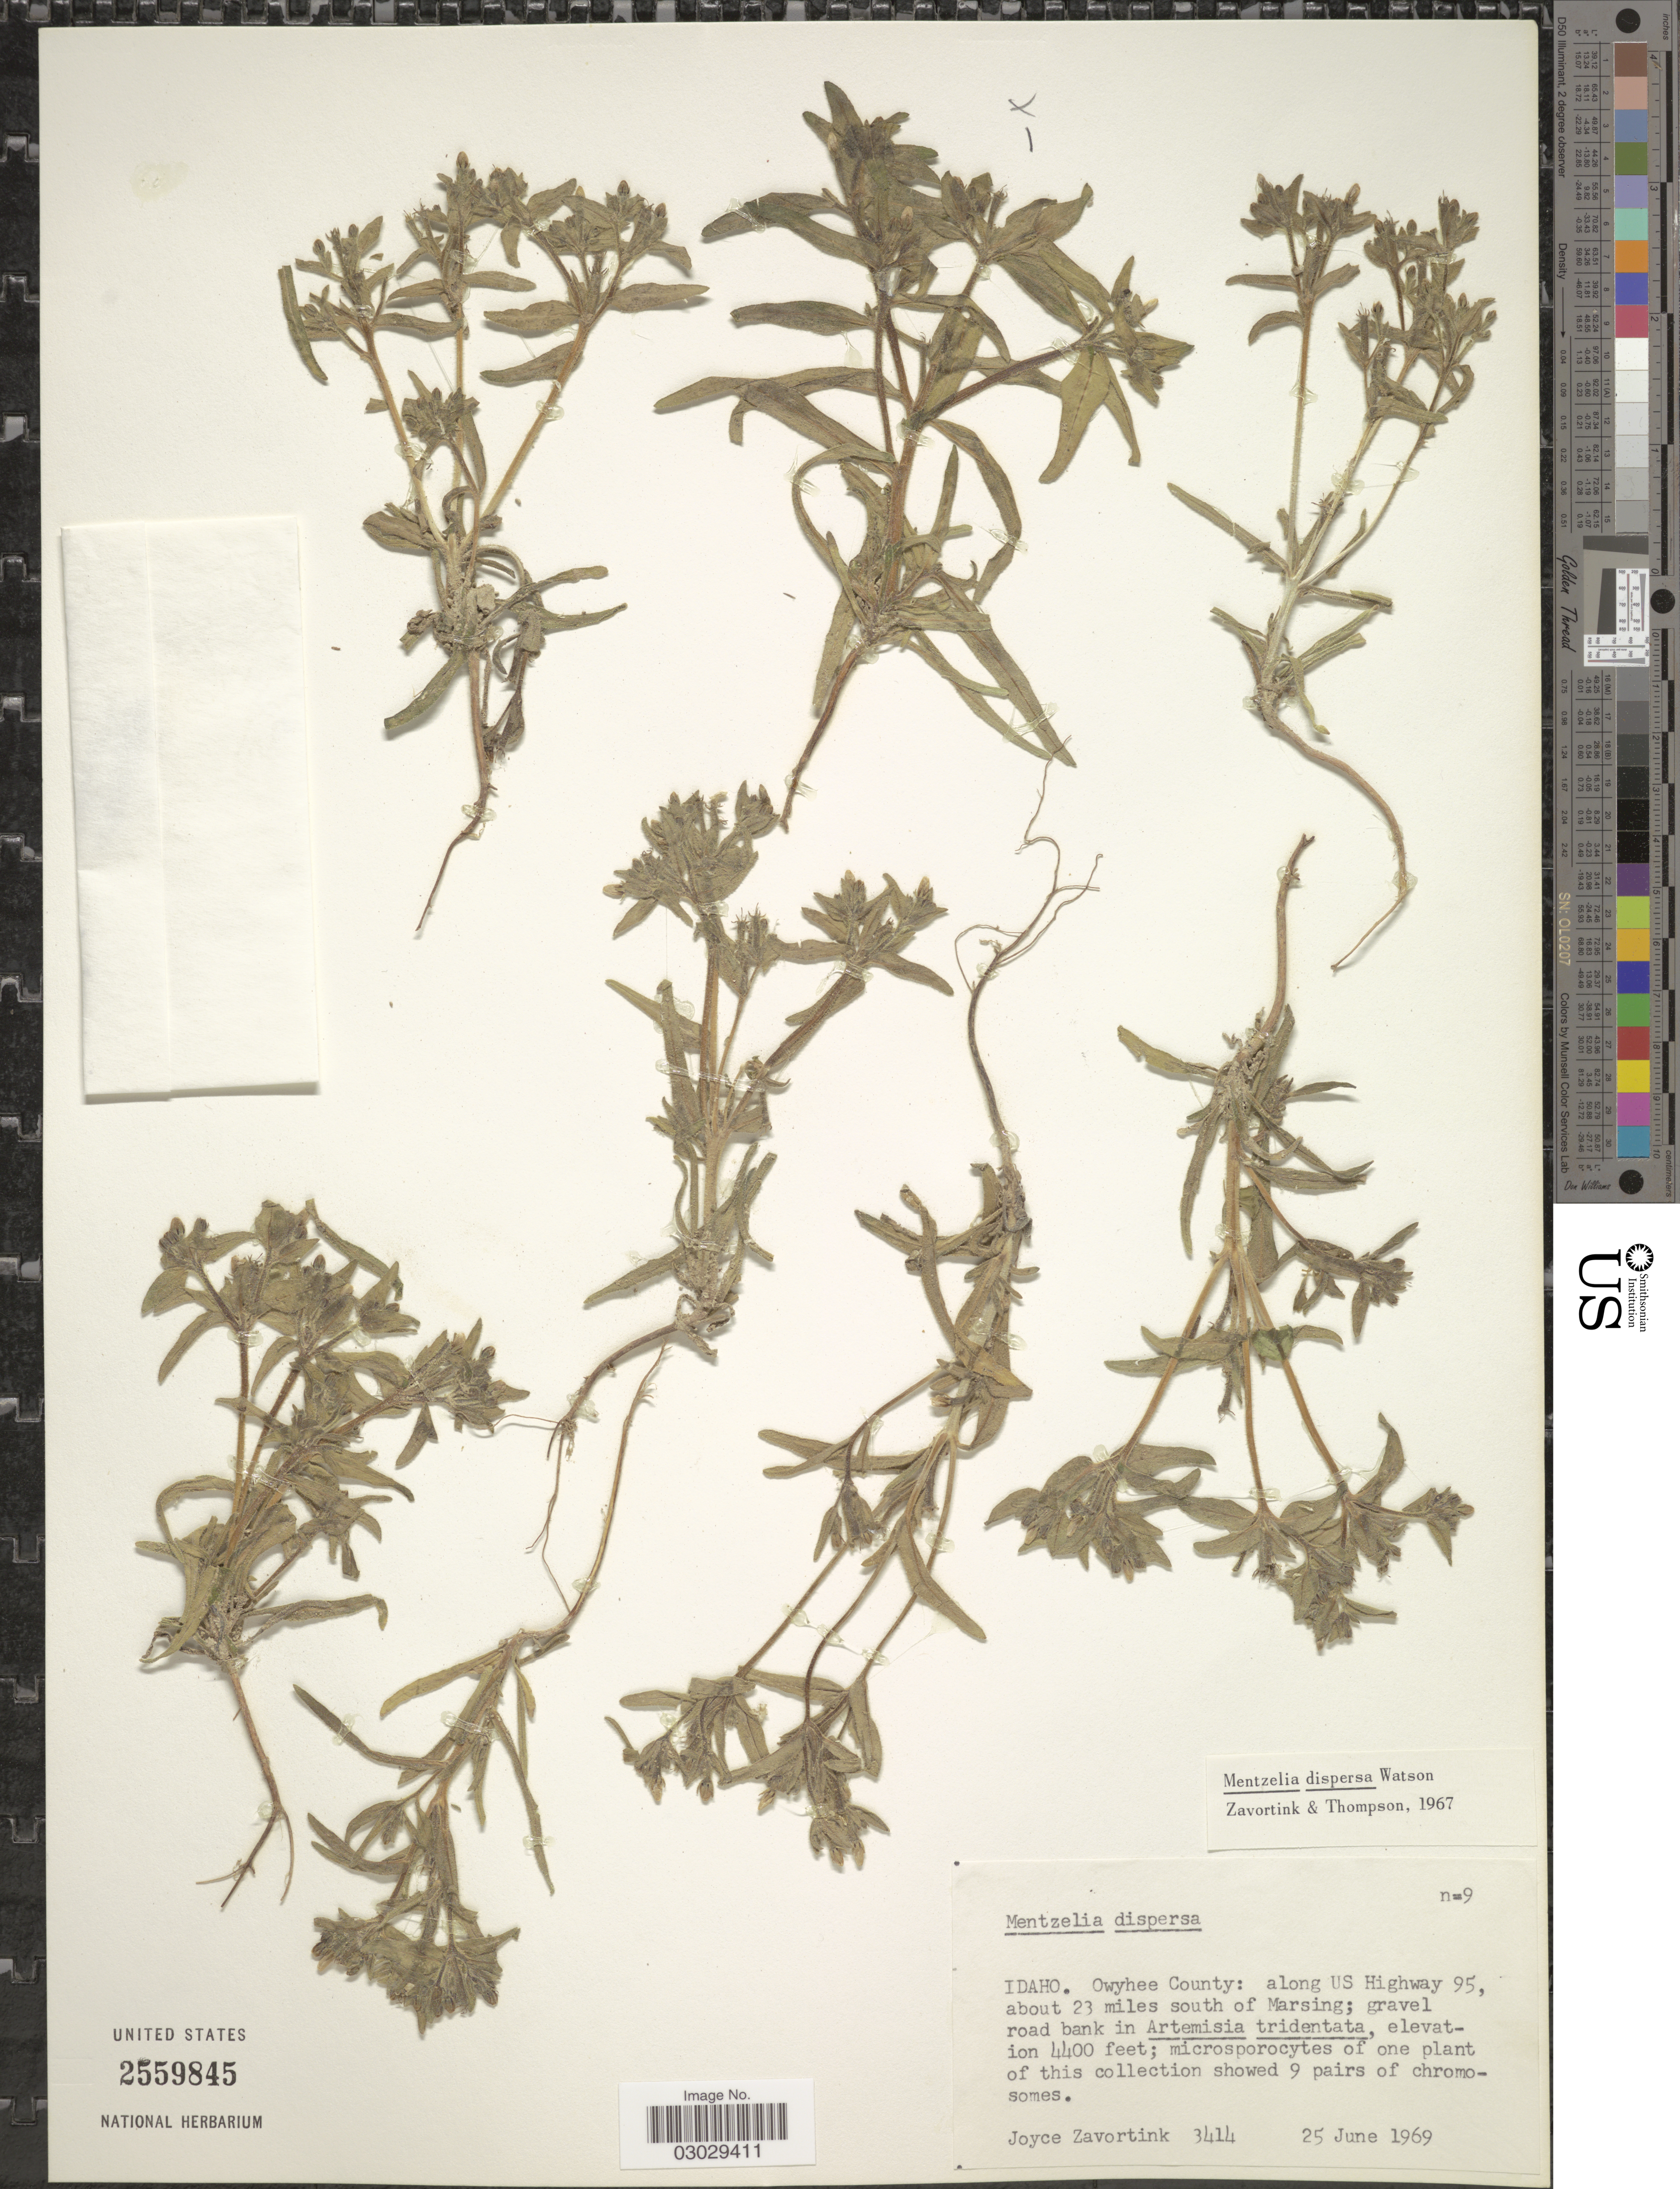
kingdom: Plantae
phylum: Tracheophyta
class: Magnoliopsida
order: Cornales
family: Loasaceae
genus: Mentzelia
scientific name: Mentzelia dispersa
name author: S. Watson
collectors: J. Zavortink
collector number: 3414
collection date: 1969-06-25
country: United States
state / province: Idaho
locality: Owyhee County: along US Highway 95, about 23 miles south of Marsing, gravel road bank.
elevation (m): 1341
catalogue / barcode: US 2559845